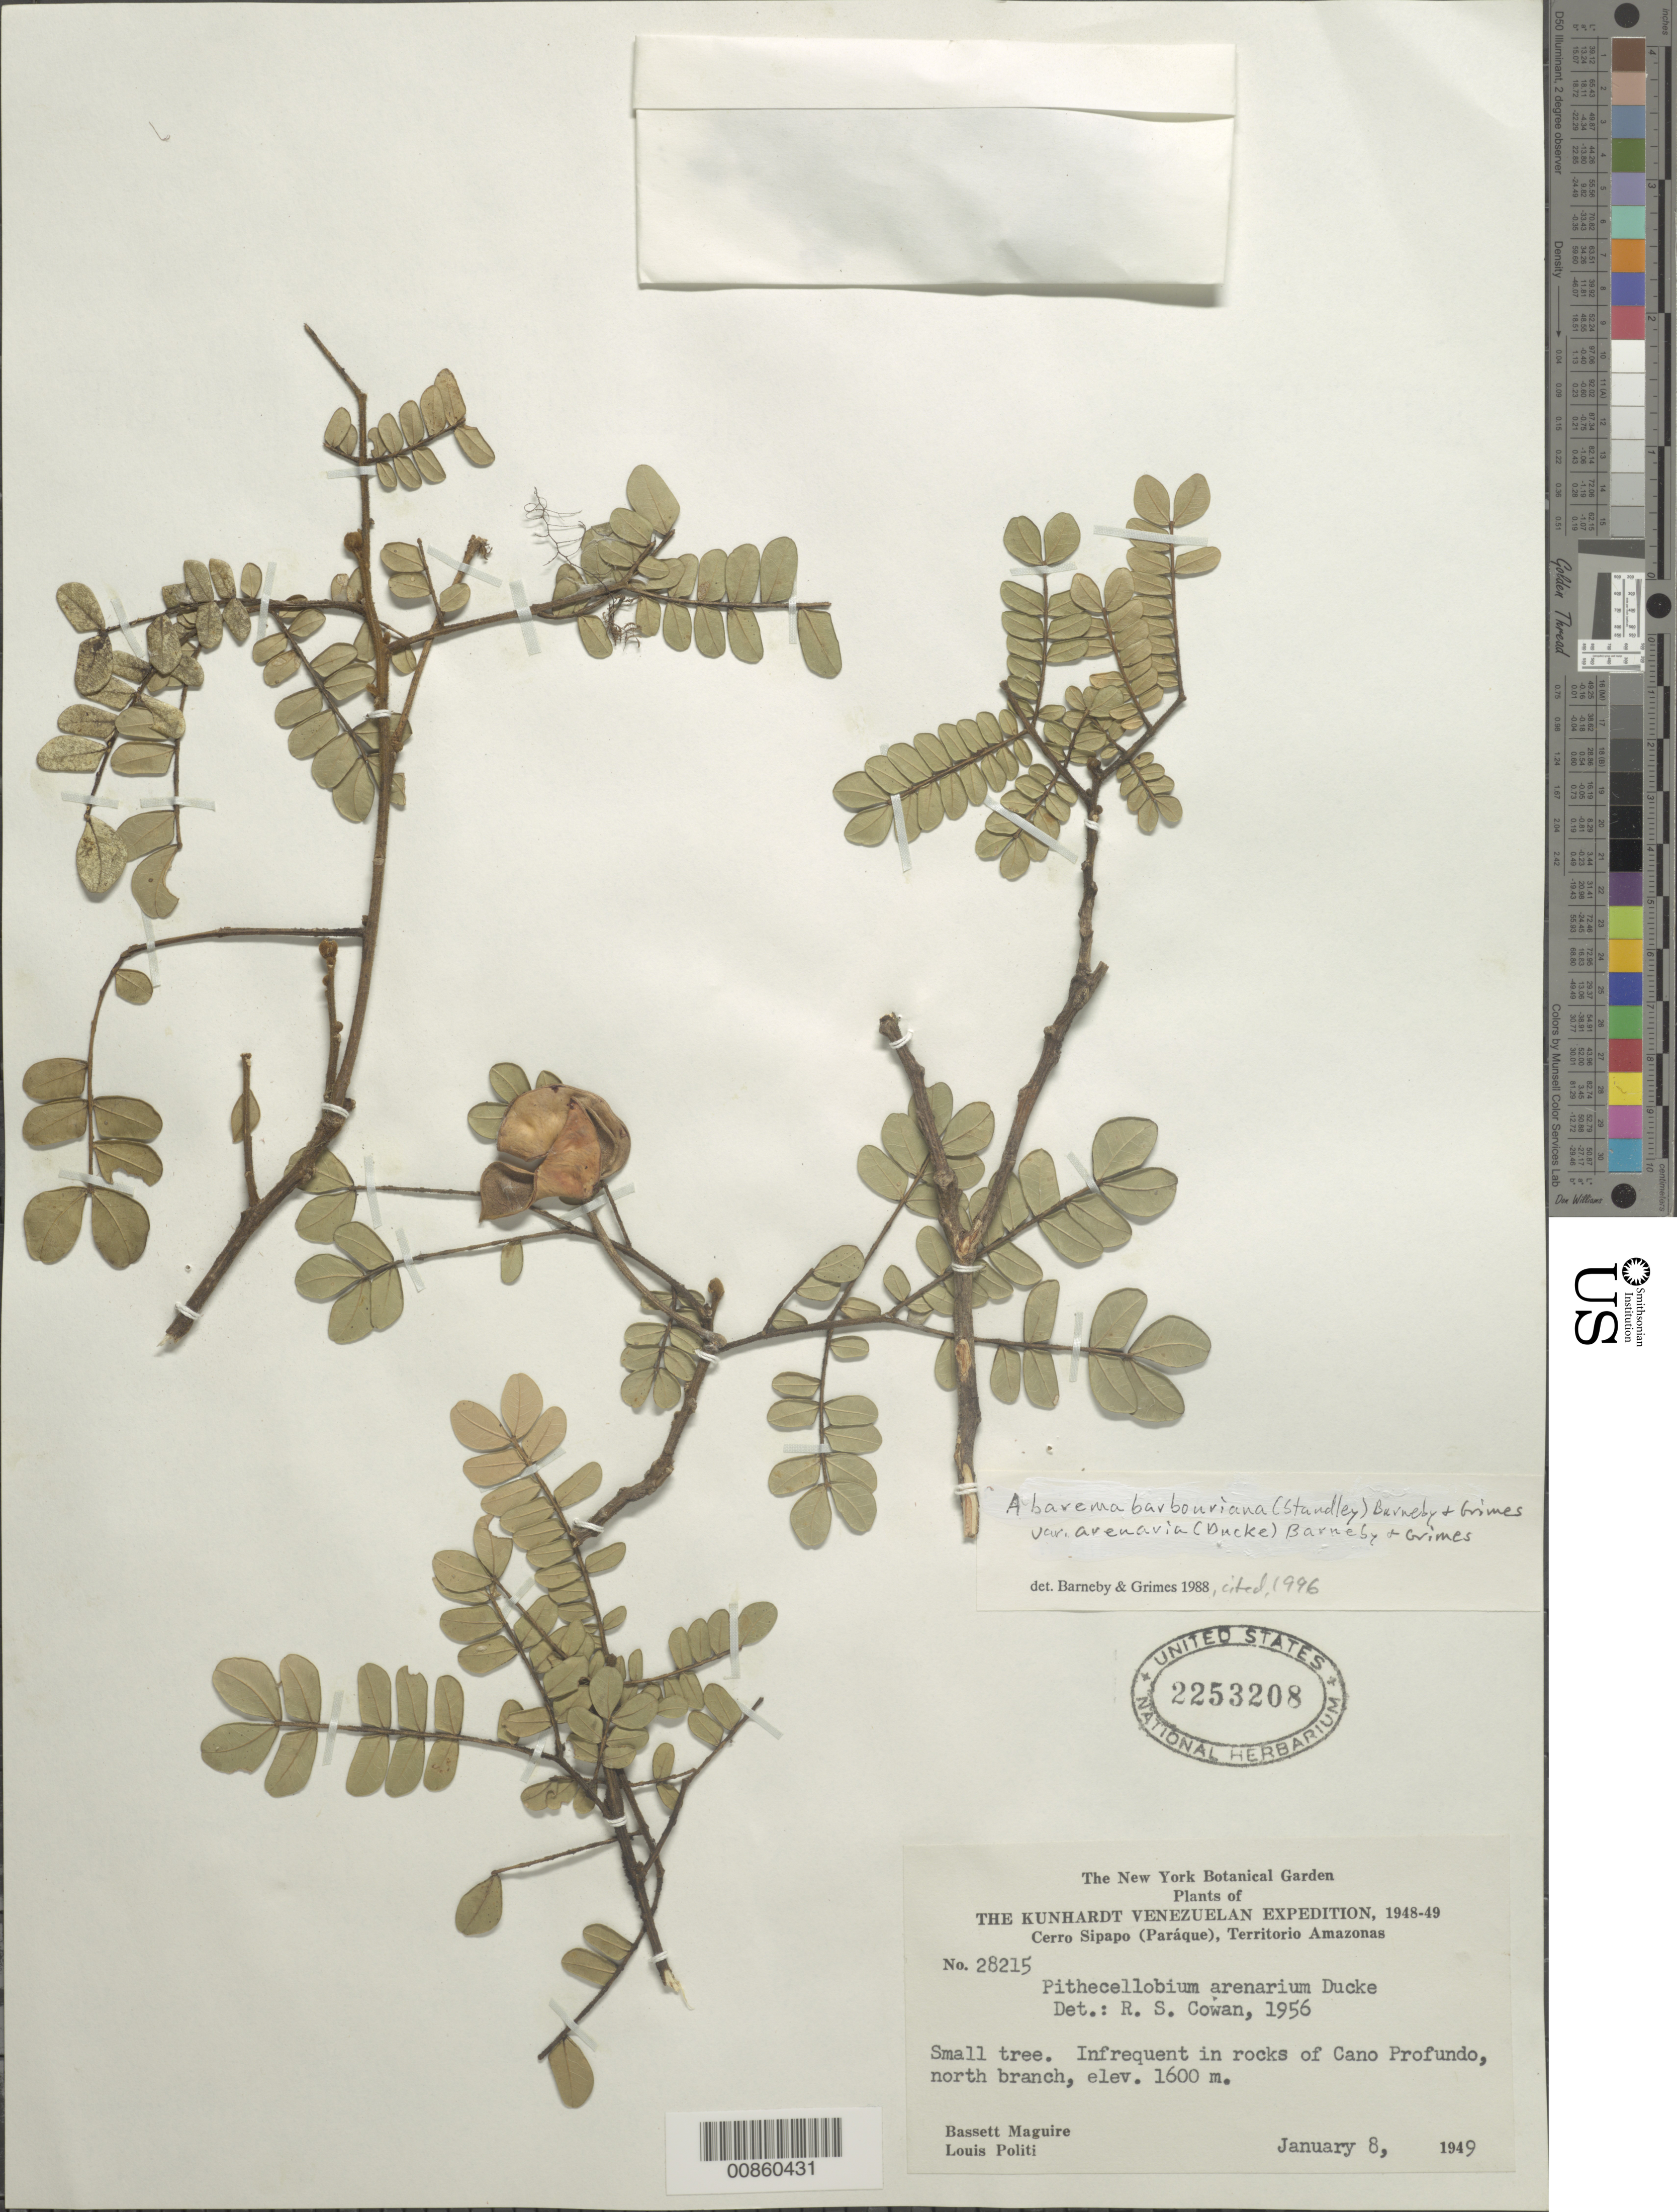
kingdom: Plantae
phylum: Tracheophyta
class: Magnoliopsida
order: Fabales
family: Fabaceae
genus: Abarema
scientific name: Abarema barbouriana var. arenaria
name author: (Ducke) Barneby & J.W. Grimes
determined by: Barneby, R. C.; Grimes, J. W.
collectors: B. Maguire & L. Politi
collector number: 28215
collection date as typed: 8-Jan-49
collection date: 1949-01-08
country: Venezuela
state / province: Amazonas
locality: Cerro Sipapo (Paráque), Caño Profundo, north branch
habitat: In rocks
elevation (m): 1600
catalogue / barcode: US 2253208